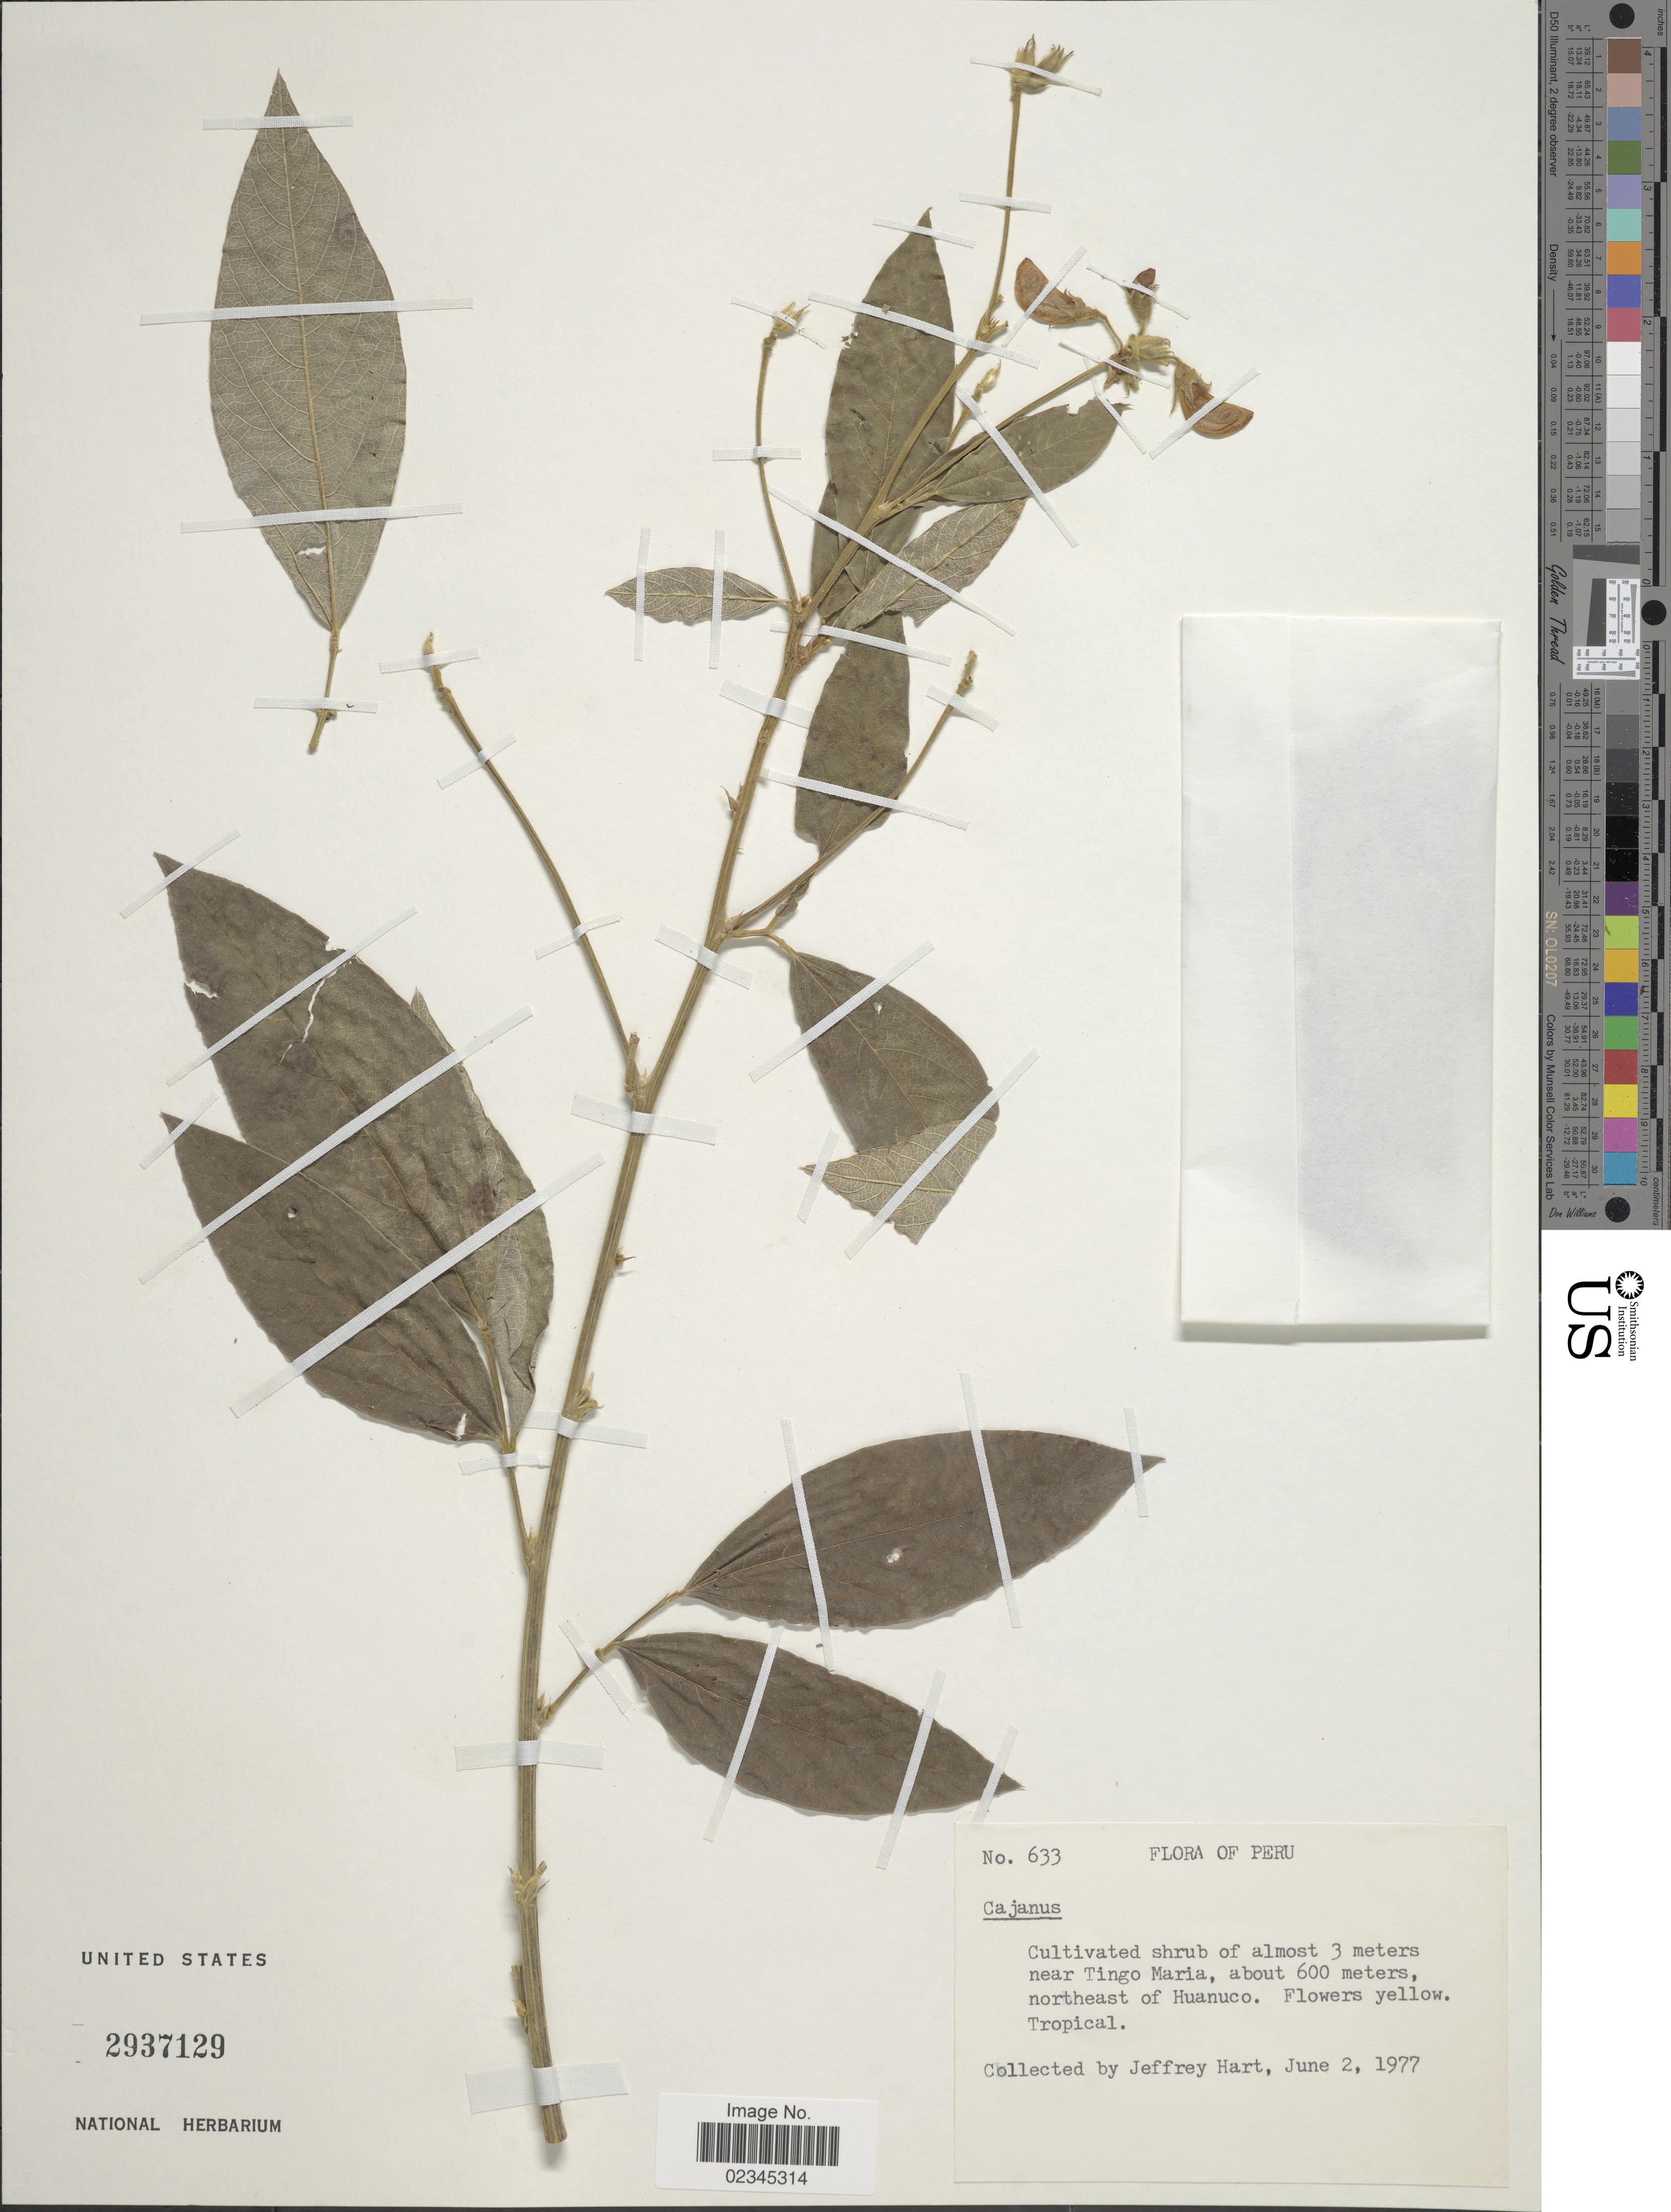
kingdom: Plantae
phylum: Tracheophyta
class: Magnoliopsida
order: Fabales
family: Fabaceae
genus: Cajanus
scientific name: Cajanus cajan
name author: (L.) Huth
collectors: J. A. Hart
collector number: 633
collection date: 1977-06-02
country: Peru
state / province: Huánuco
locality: Almost 3 meters near Tingo Maria, about 600 meters, northeast of Huanuco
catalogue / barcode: US 2937129